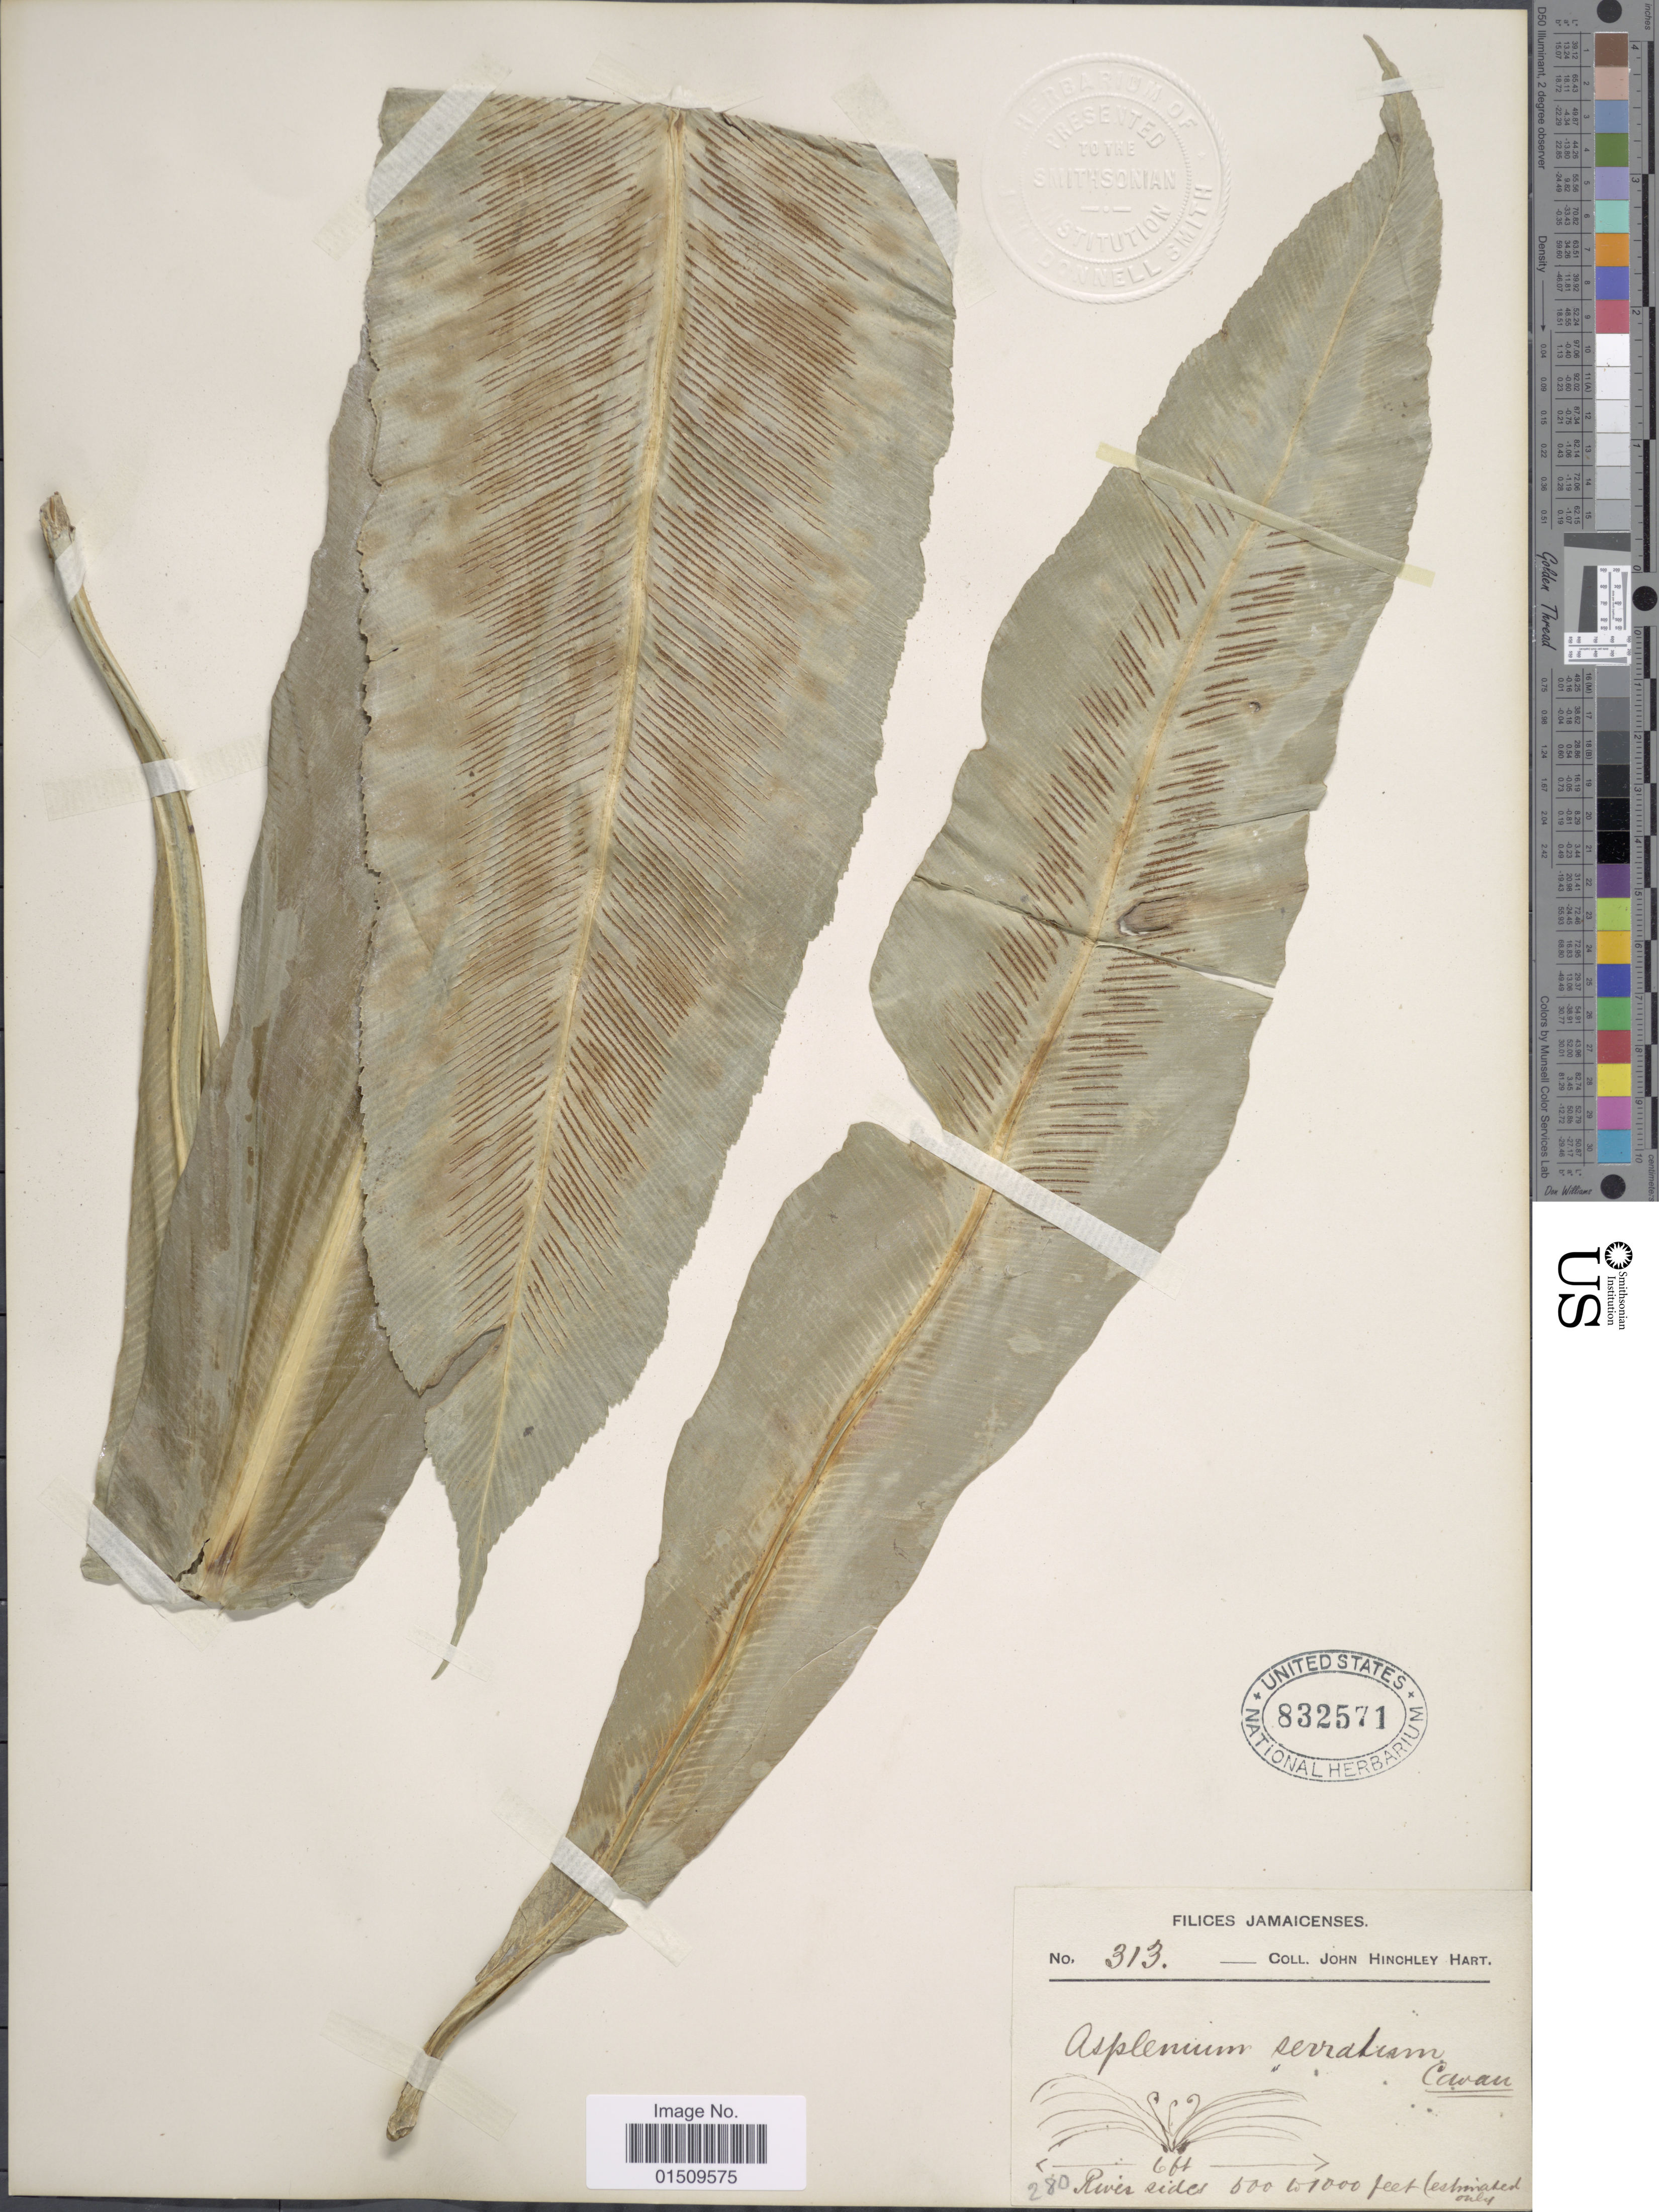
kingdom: Plantae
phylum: Tracheophyta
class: Polypodiopsida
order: Polypodiales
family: Aspleniaceae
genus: Asplenium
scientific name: Asplenium serratum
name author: L.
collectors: J. H. Hart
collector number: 313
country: Jamaica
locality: Jamaicenses, River sides.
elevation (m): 152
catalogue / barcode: US 832571